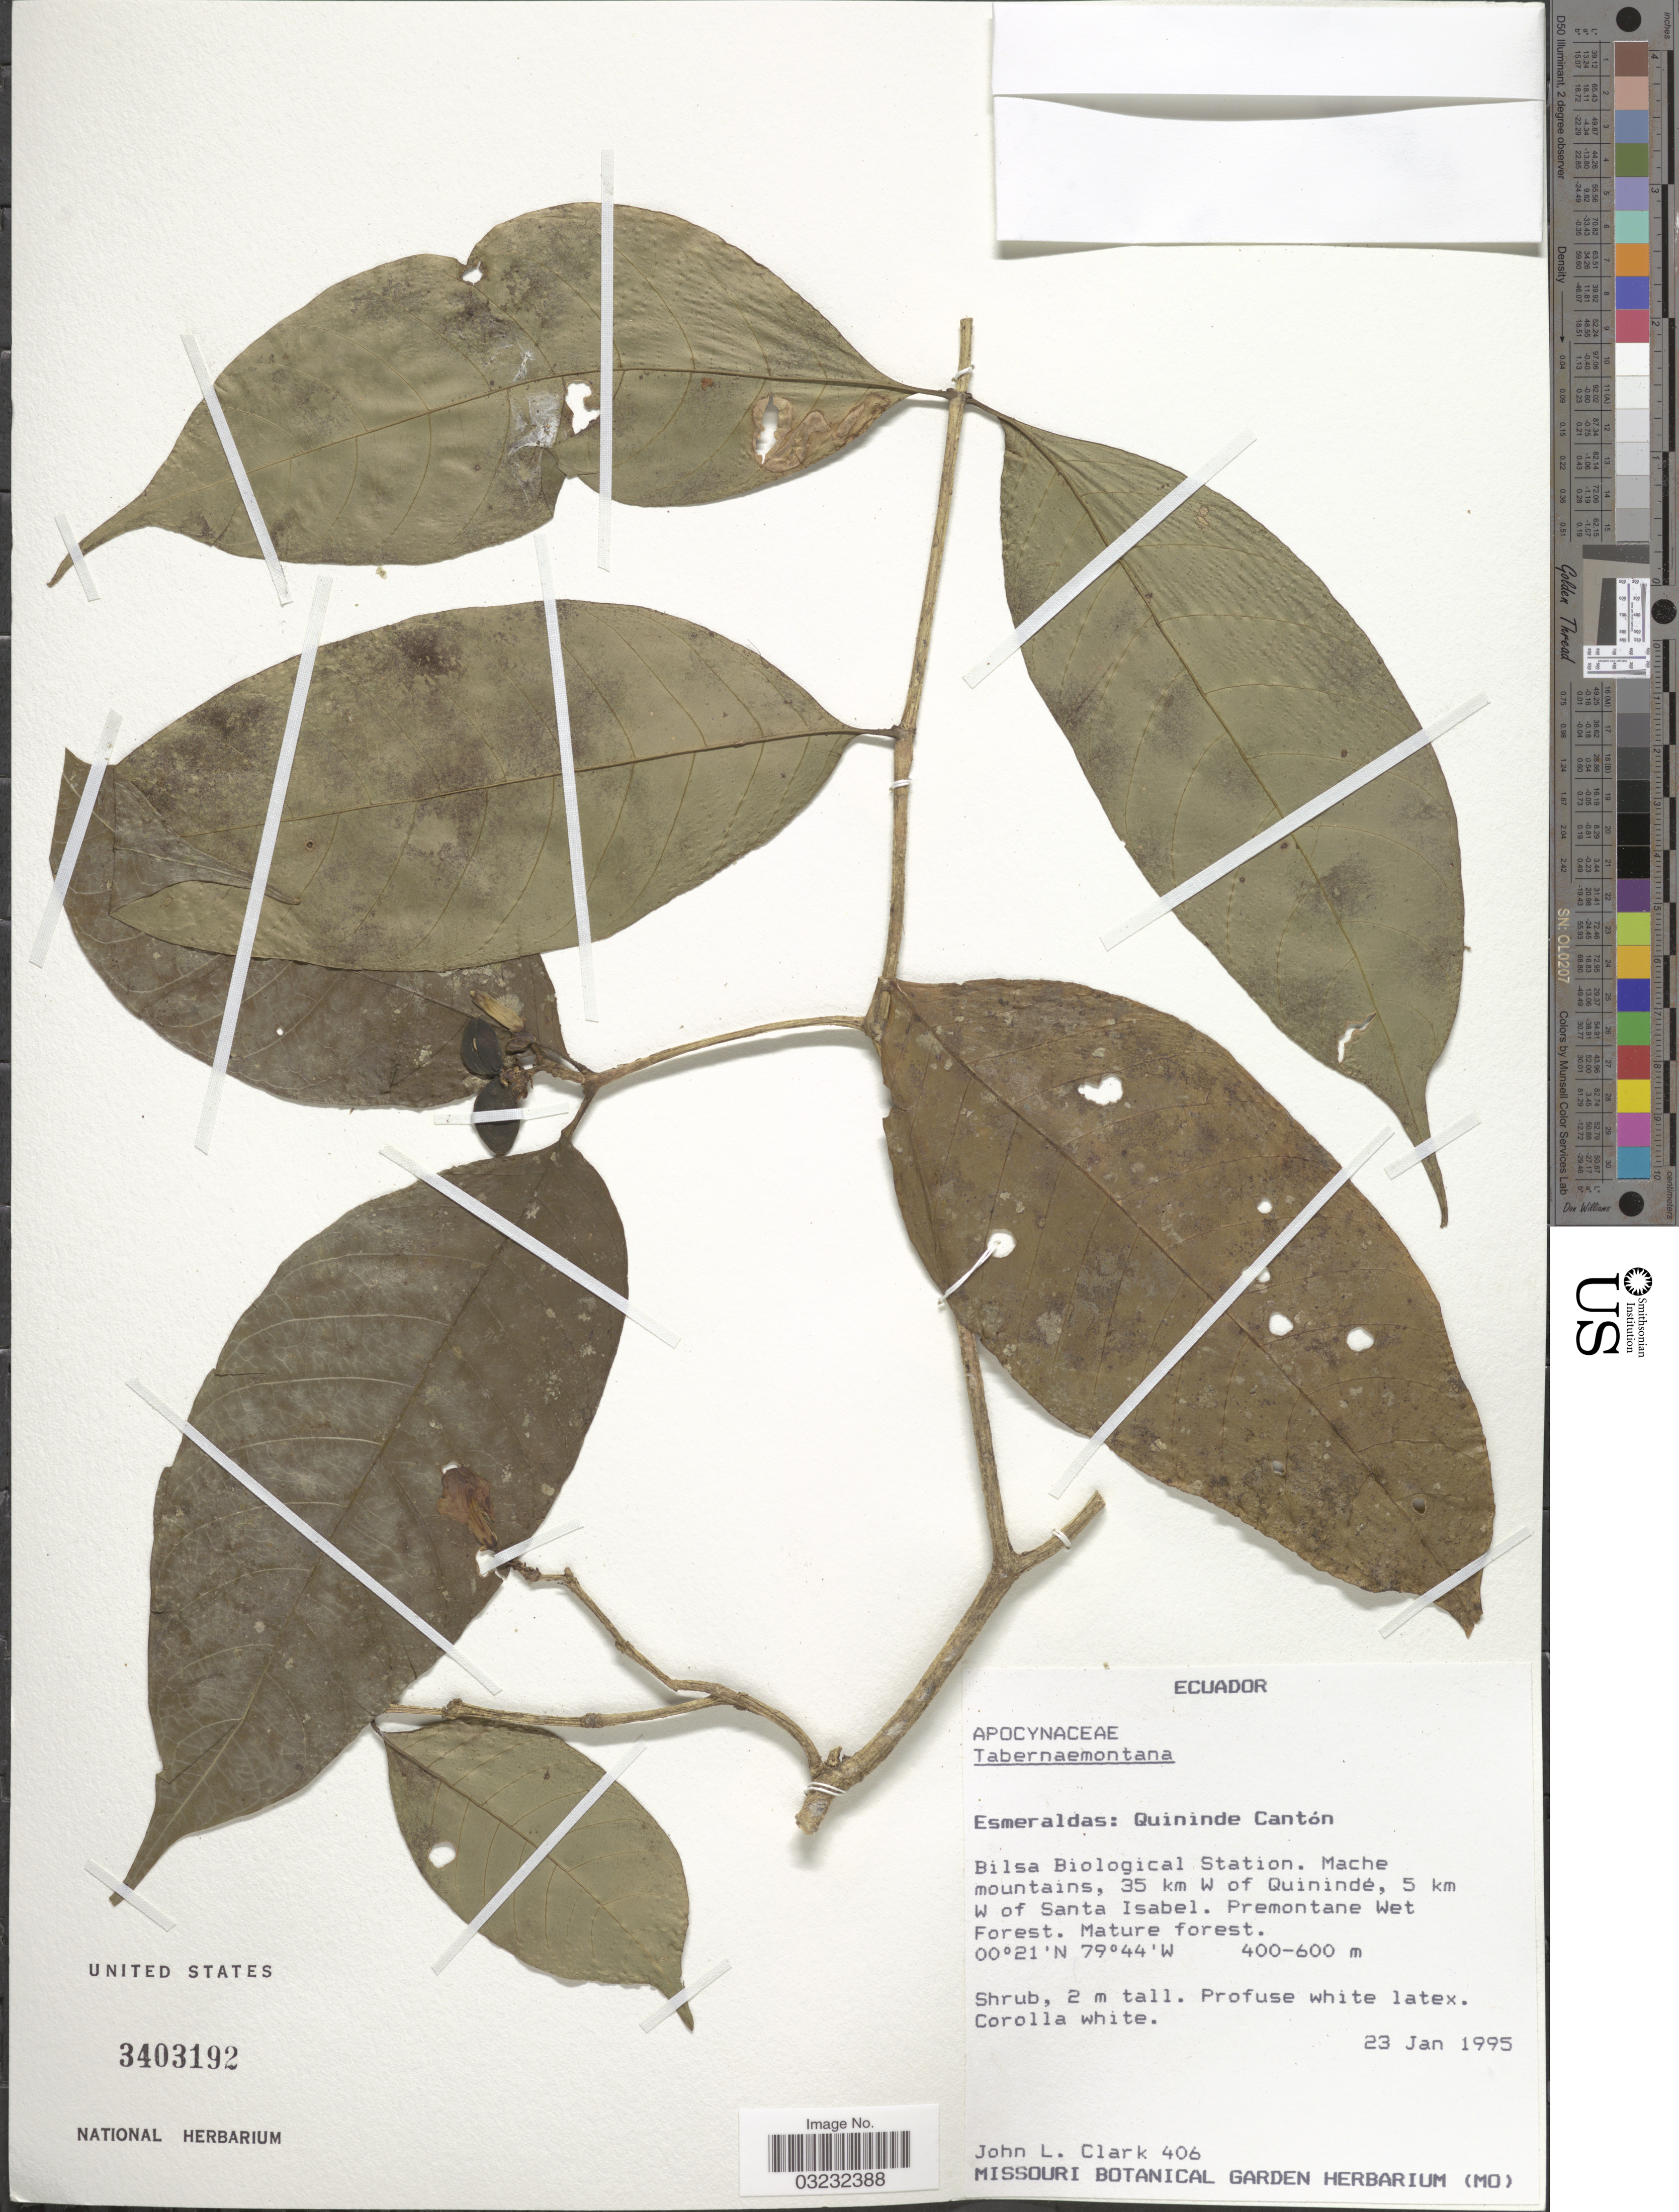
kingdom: Plantae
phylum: Tracheophyta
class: Magnoliopsida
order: Gentianales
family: Apocynaceae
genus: Tabernaemontana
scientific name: Tabernaemontana sp.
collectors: J. L. Clark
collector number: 406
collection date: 1995-01-23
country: Ecuador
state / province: Esmeraldas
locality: Quininde Cantón, Bilsa Biological Station. Mache mountains, 35 km W of Quinindé, 5 km W of Santa Isabel.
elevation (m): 400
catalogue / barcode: US 3403192